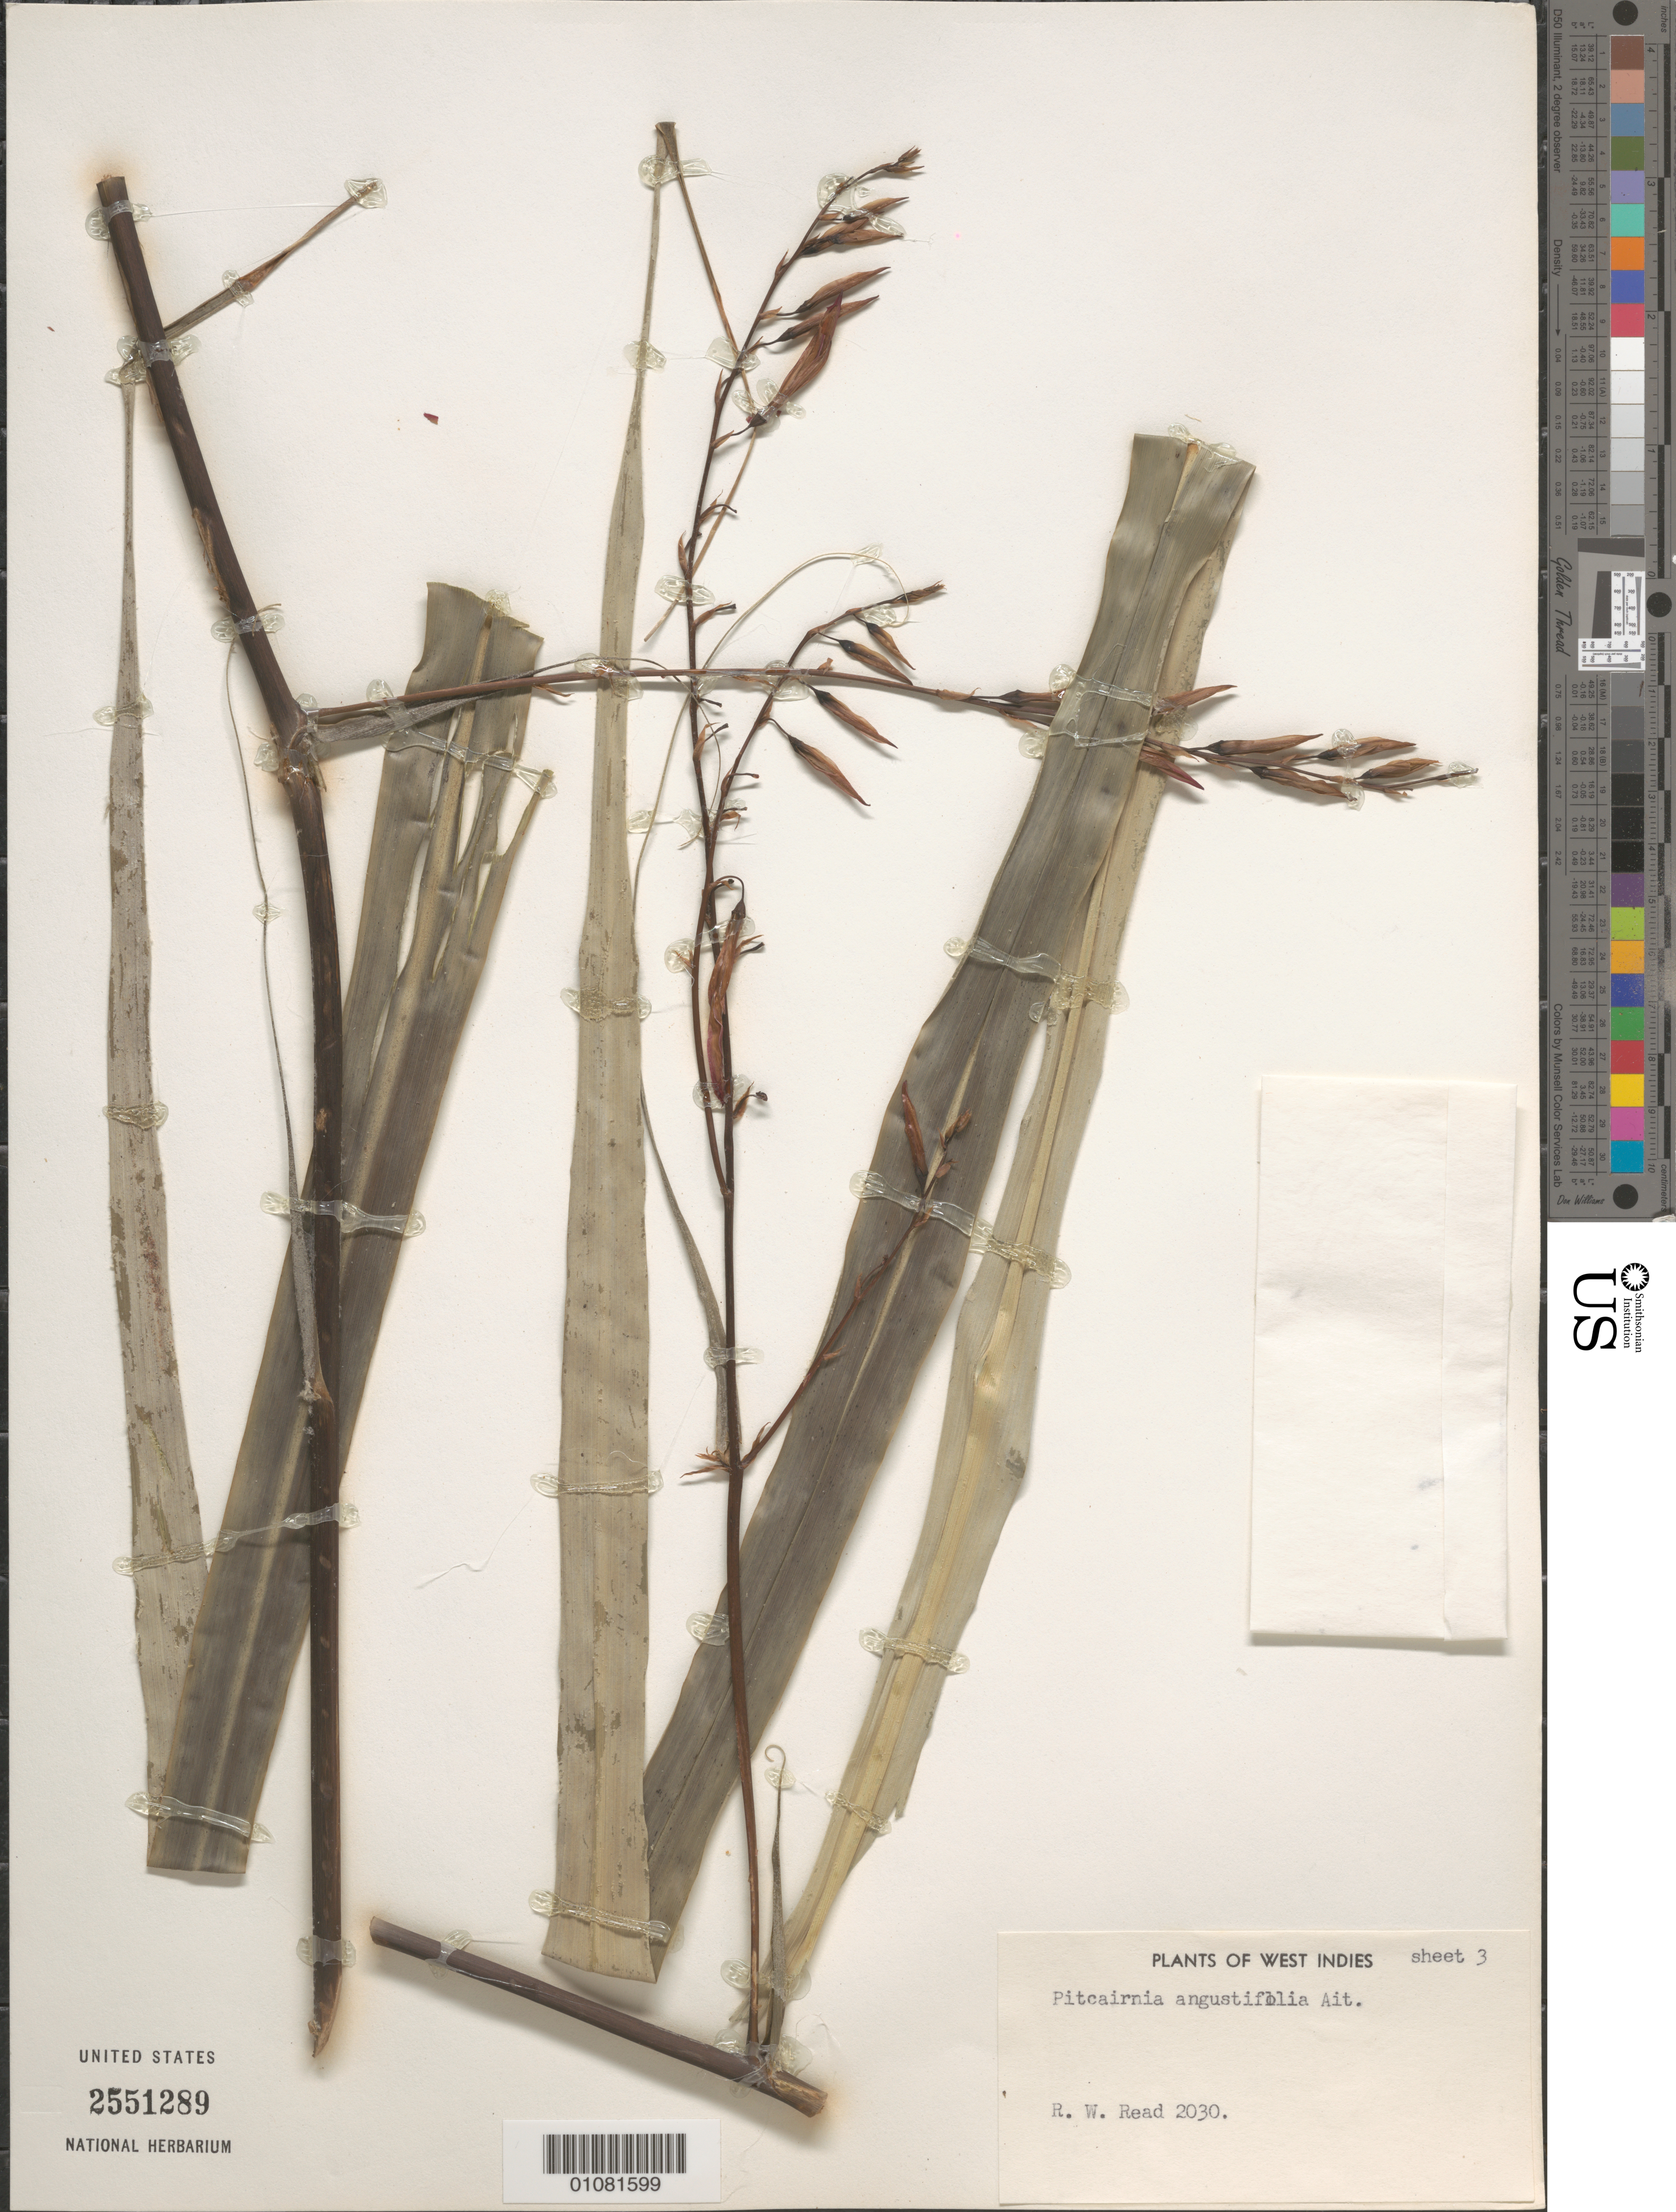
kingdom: Plantae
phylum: Tracheophyta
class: Liliopsida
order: Poales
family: Bromeliaceae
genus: Pitcairnia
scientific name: Pitcairnia angustifolia var. angustifolia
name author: Sol. ex Aiton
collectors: R. W. Read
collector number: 2030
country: Dominica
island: Dominica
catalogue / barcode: US 2551289